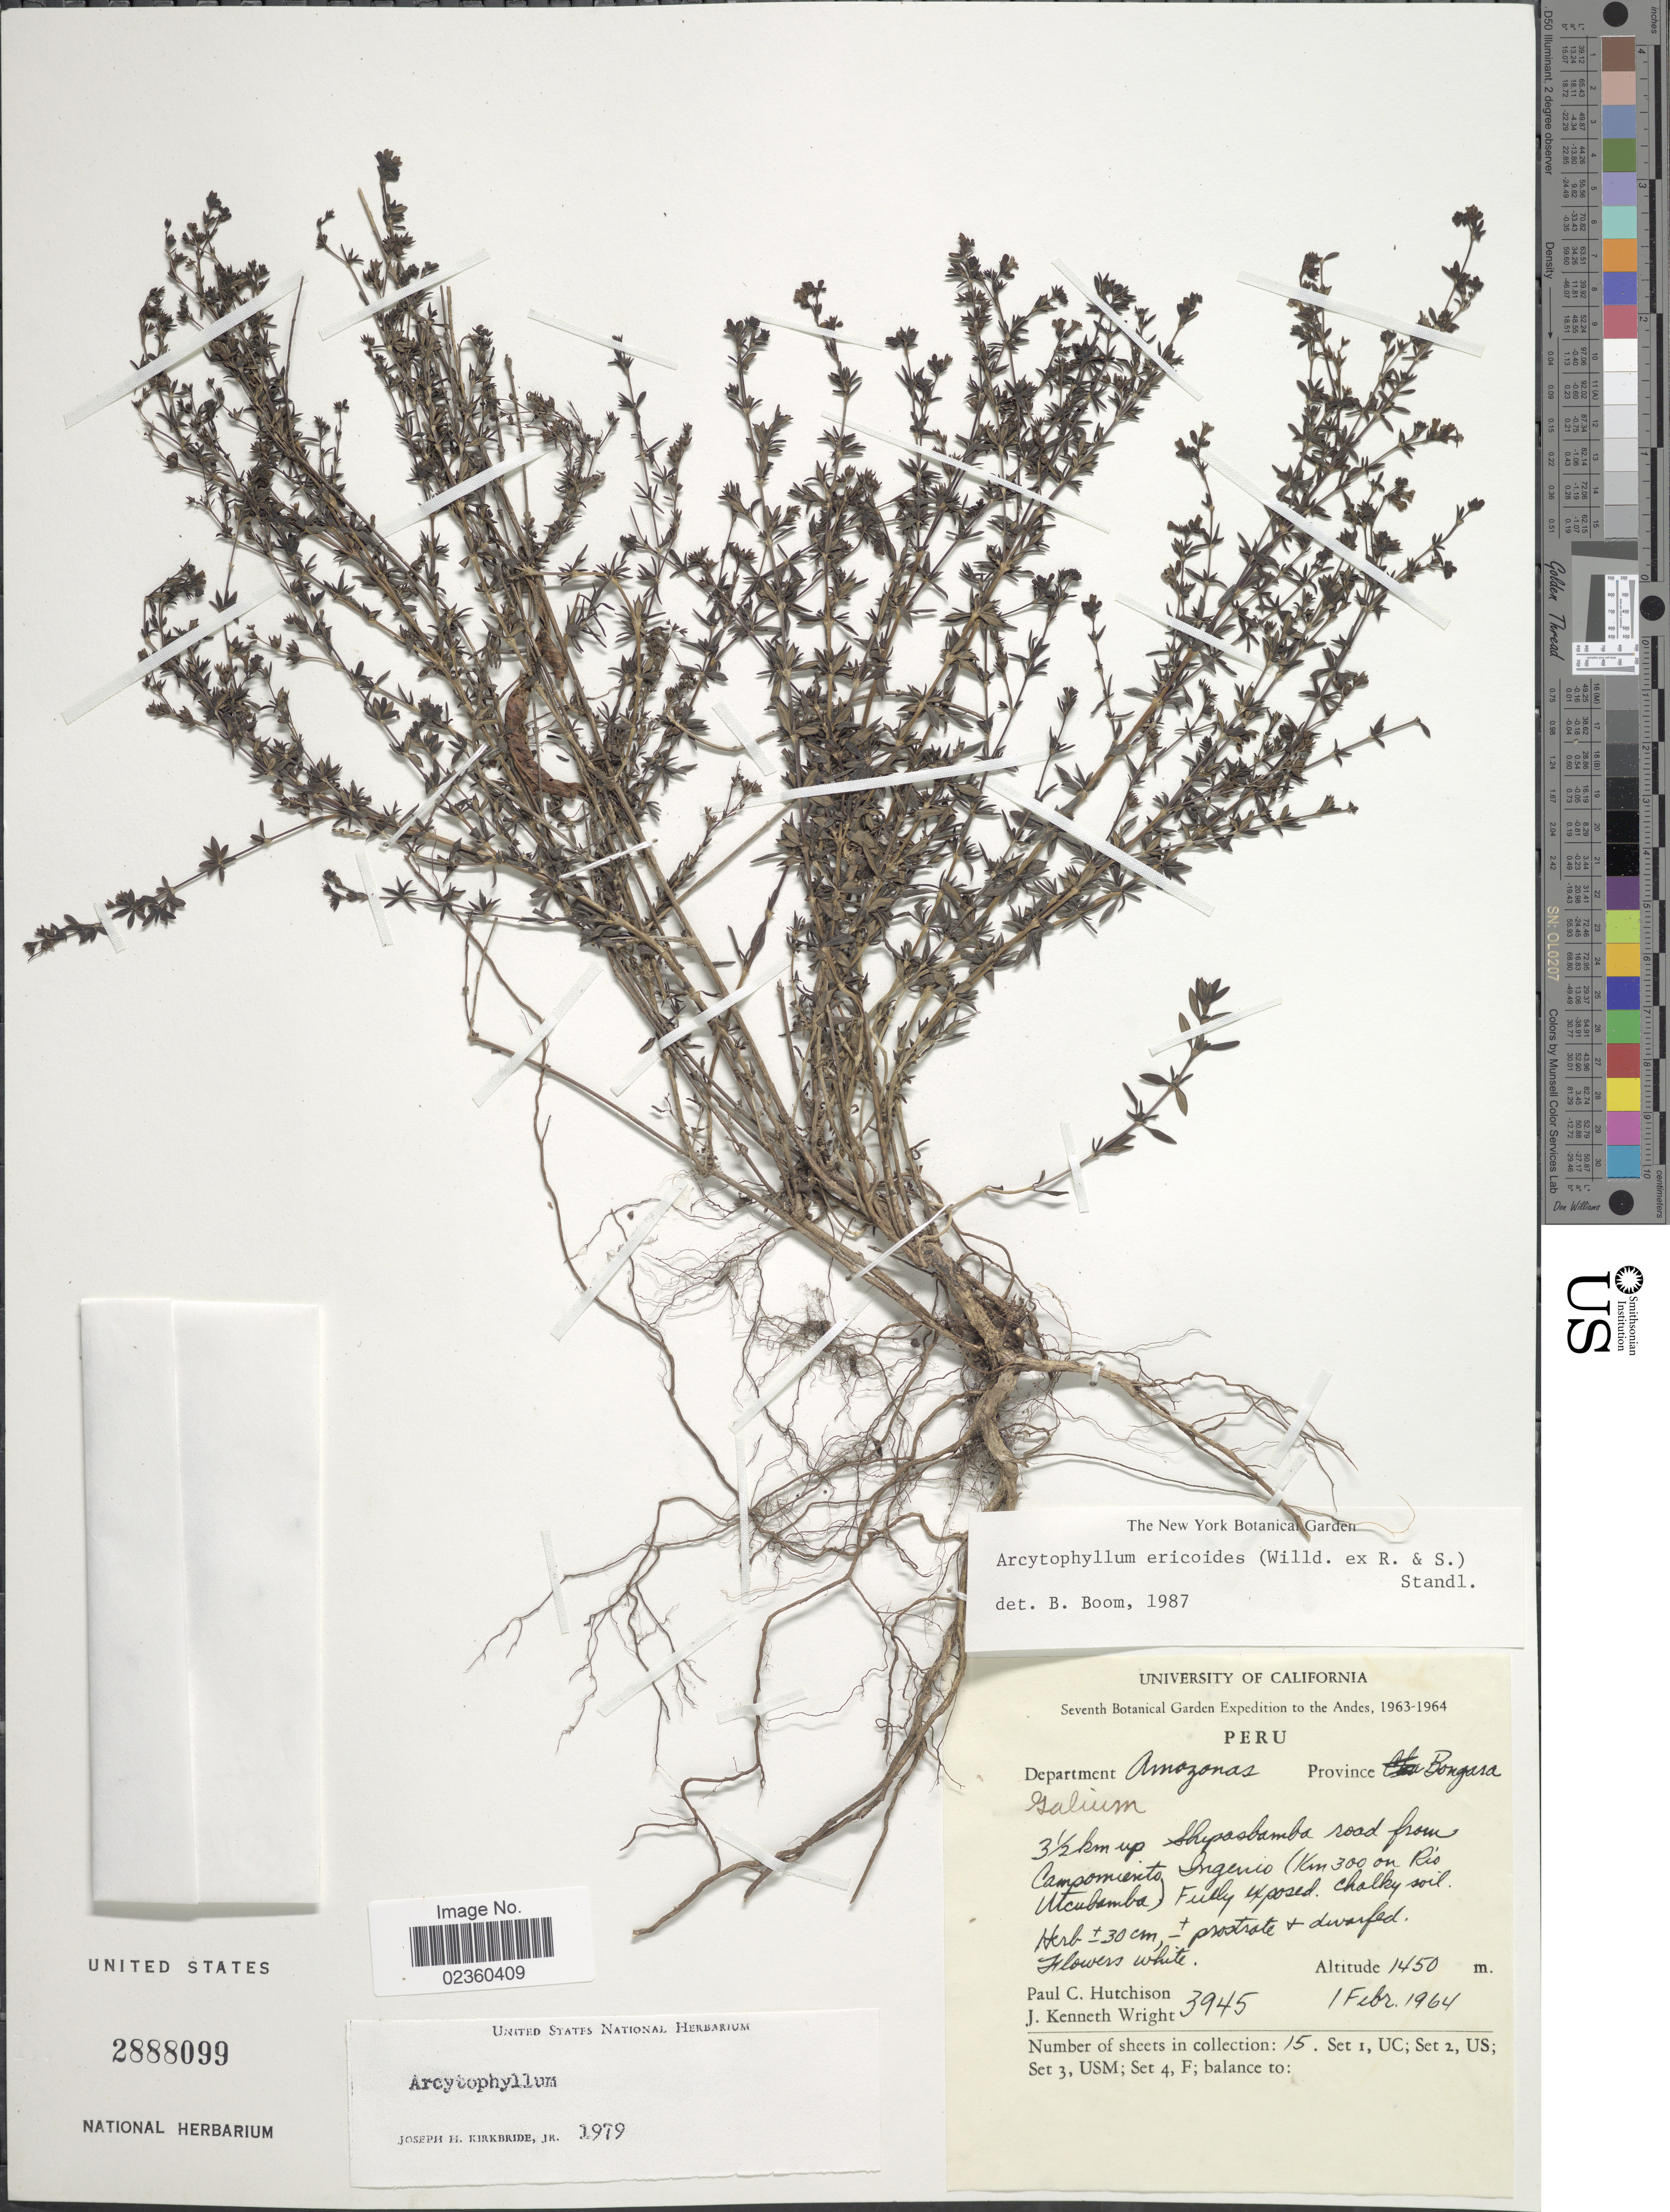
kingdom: Plantae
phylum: Tracheophyta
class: Magnoliopsida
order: Gentianales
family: Rubiaceae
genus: Arcytophyllum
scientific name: Arcytophyllum ericoides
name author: (Willd. ex Roem. & Schult.) Standl.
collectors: P. C. Hutchison & J. K. Wright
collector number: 3945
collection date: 1964-02-01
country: Peru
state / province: Amazonas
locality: The Andes, Department Amazonas, Province Bongasa, 3½ km up Shipasbamba road from Campomierto Ingenio (Km 300 on Rio Utcubamba)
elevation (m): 1450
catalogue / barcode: US 2888099